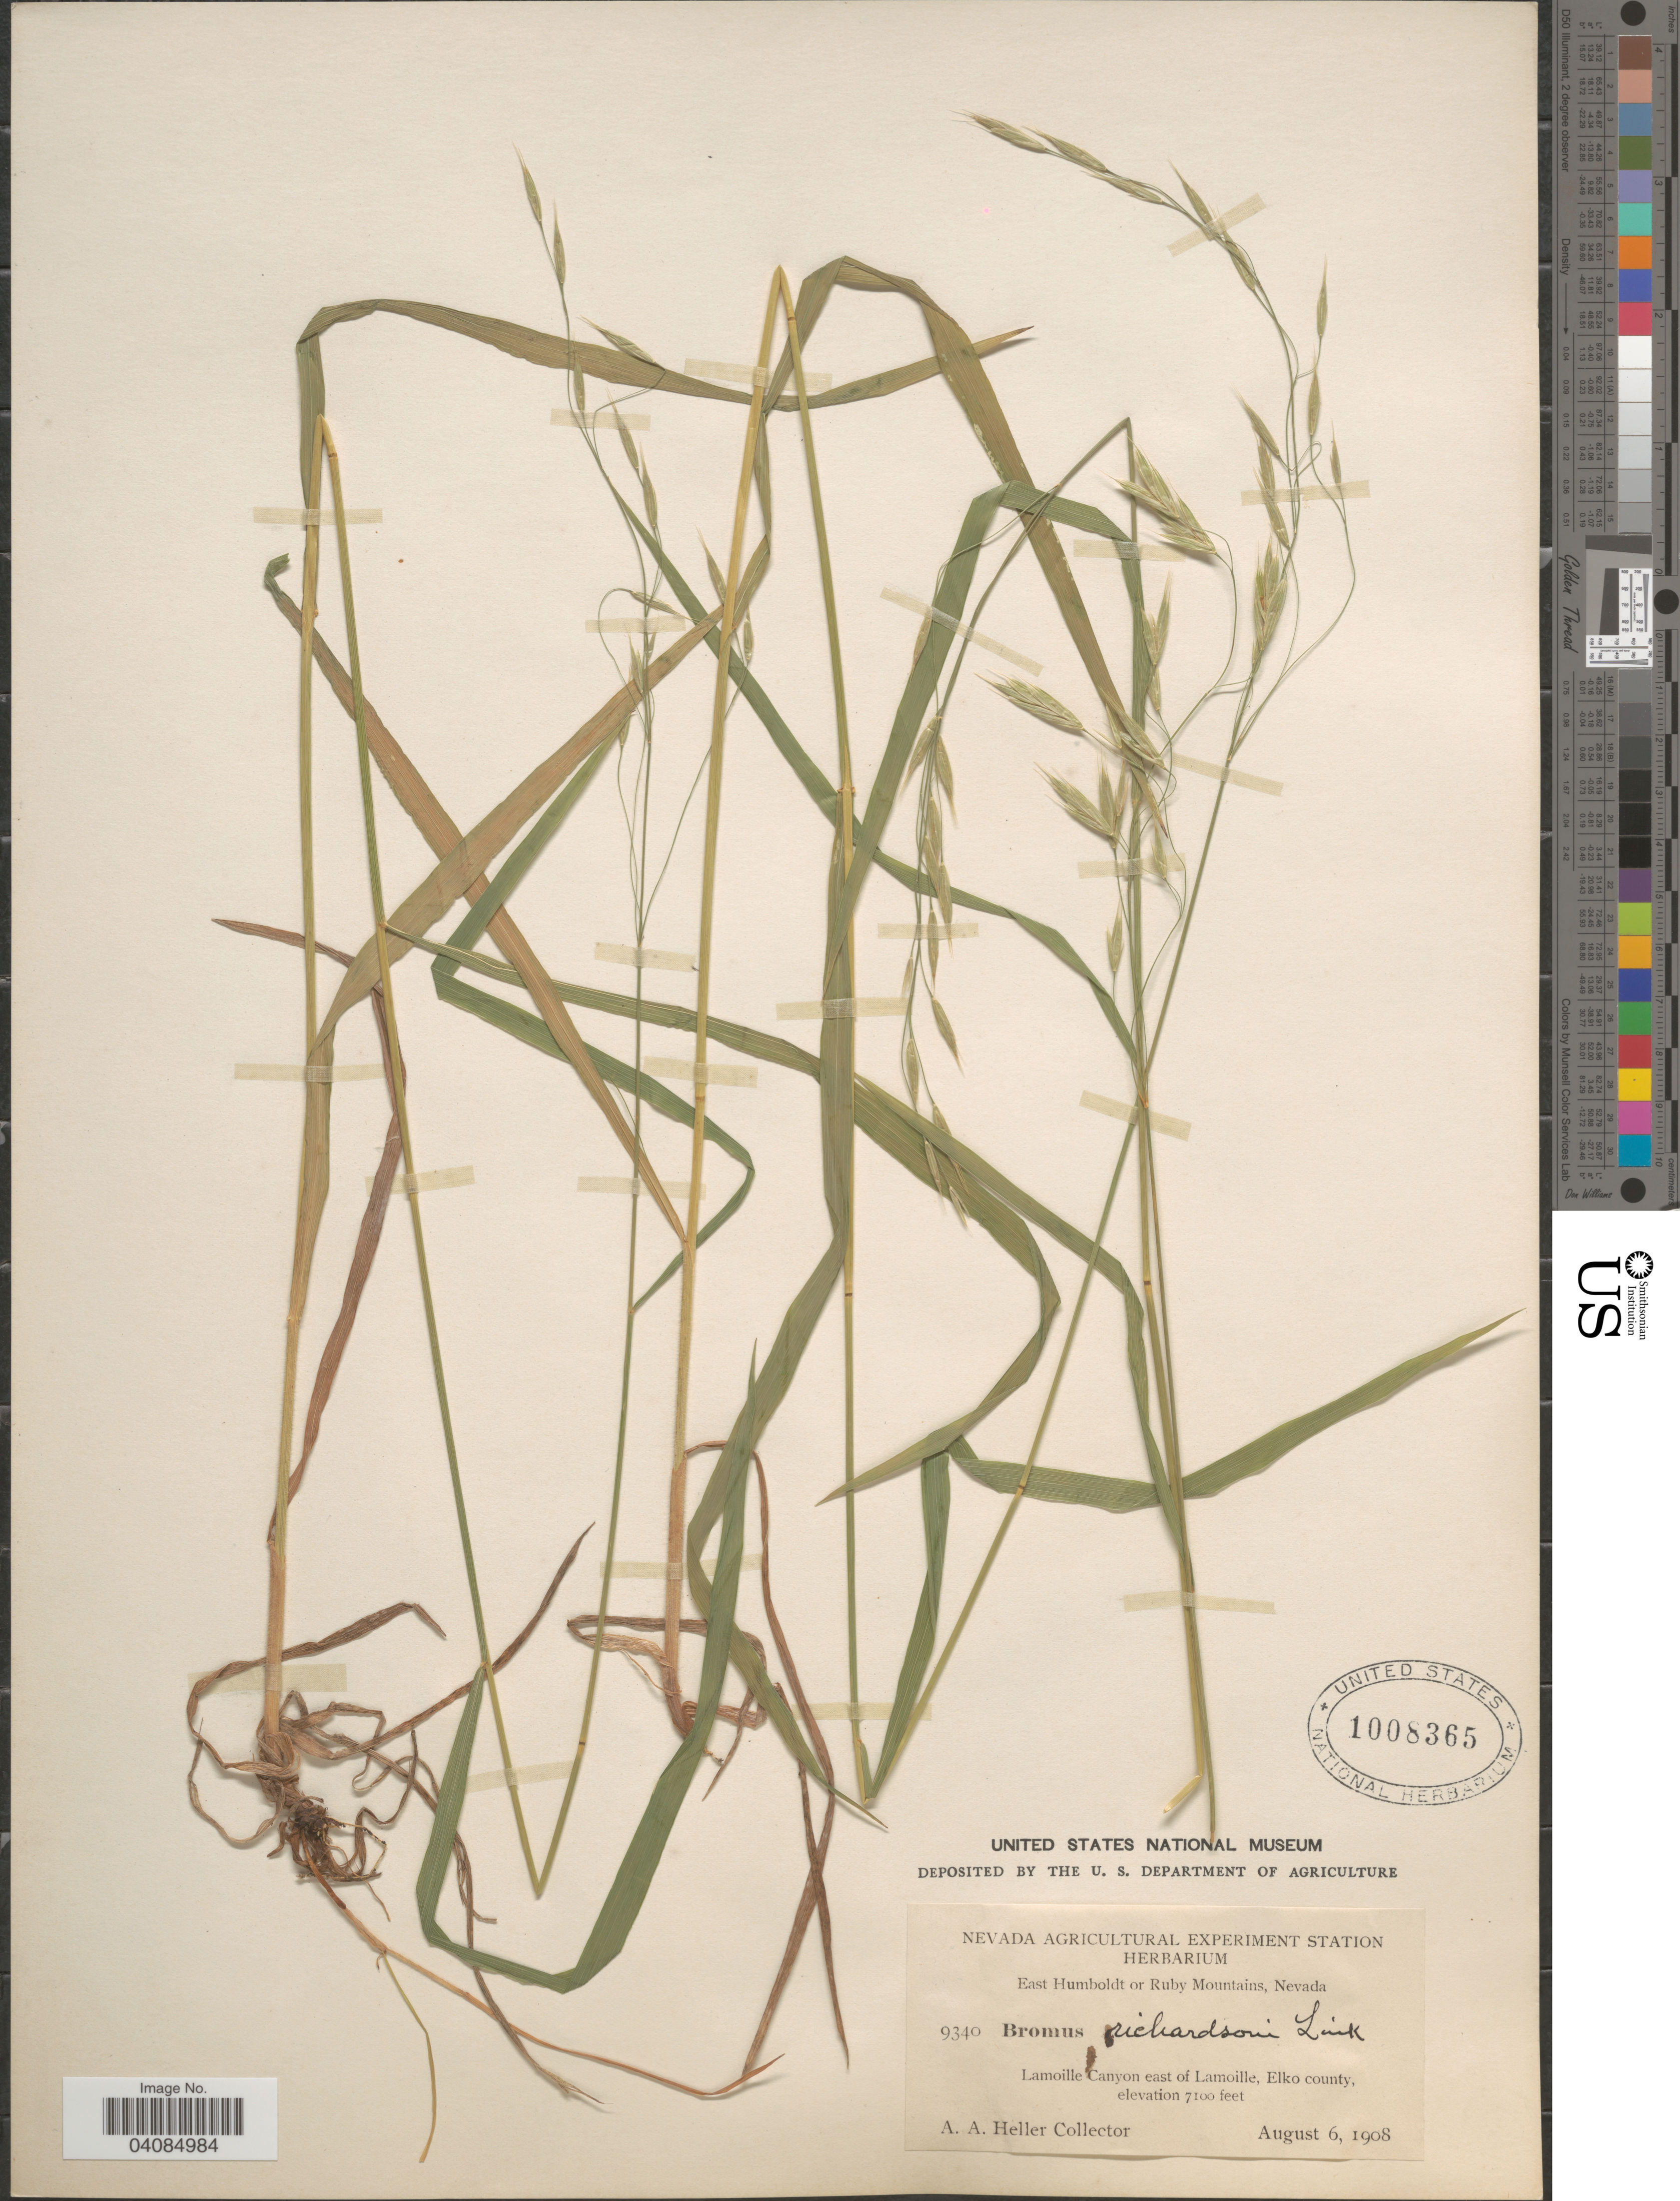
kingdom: Plantae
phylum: Tracheophyta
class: Liliopsida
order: Poales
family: Poaceae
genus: Bromus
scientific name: Bromus racemosus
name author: L.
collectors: A. A. Heller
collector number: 9340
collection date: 1908-08-06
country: United States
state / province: Nevada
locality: East Humboldt or Ruby Mountains. Lamoille Canyon east of Lamoille, Elko county.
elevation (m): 2164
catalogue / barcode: US 1008365